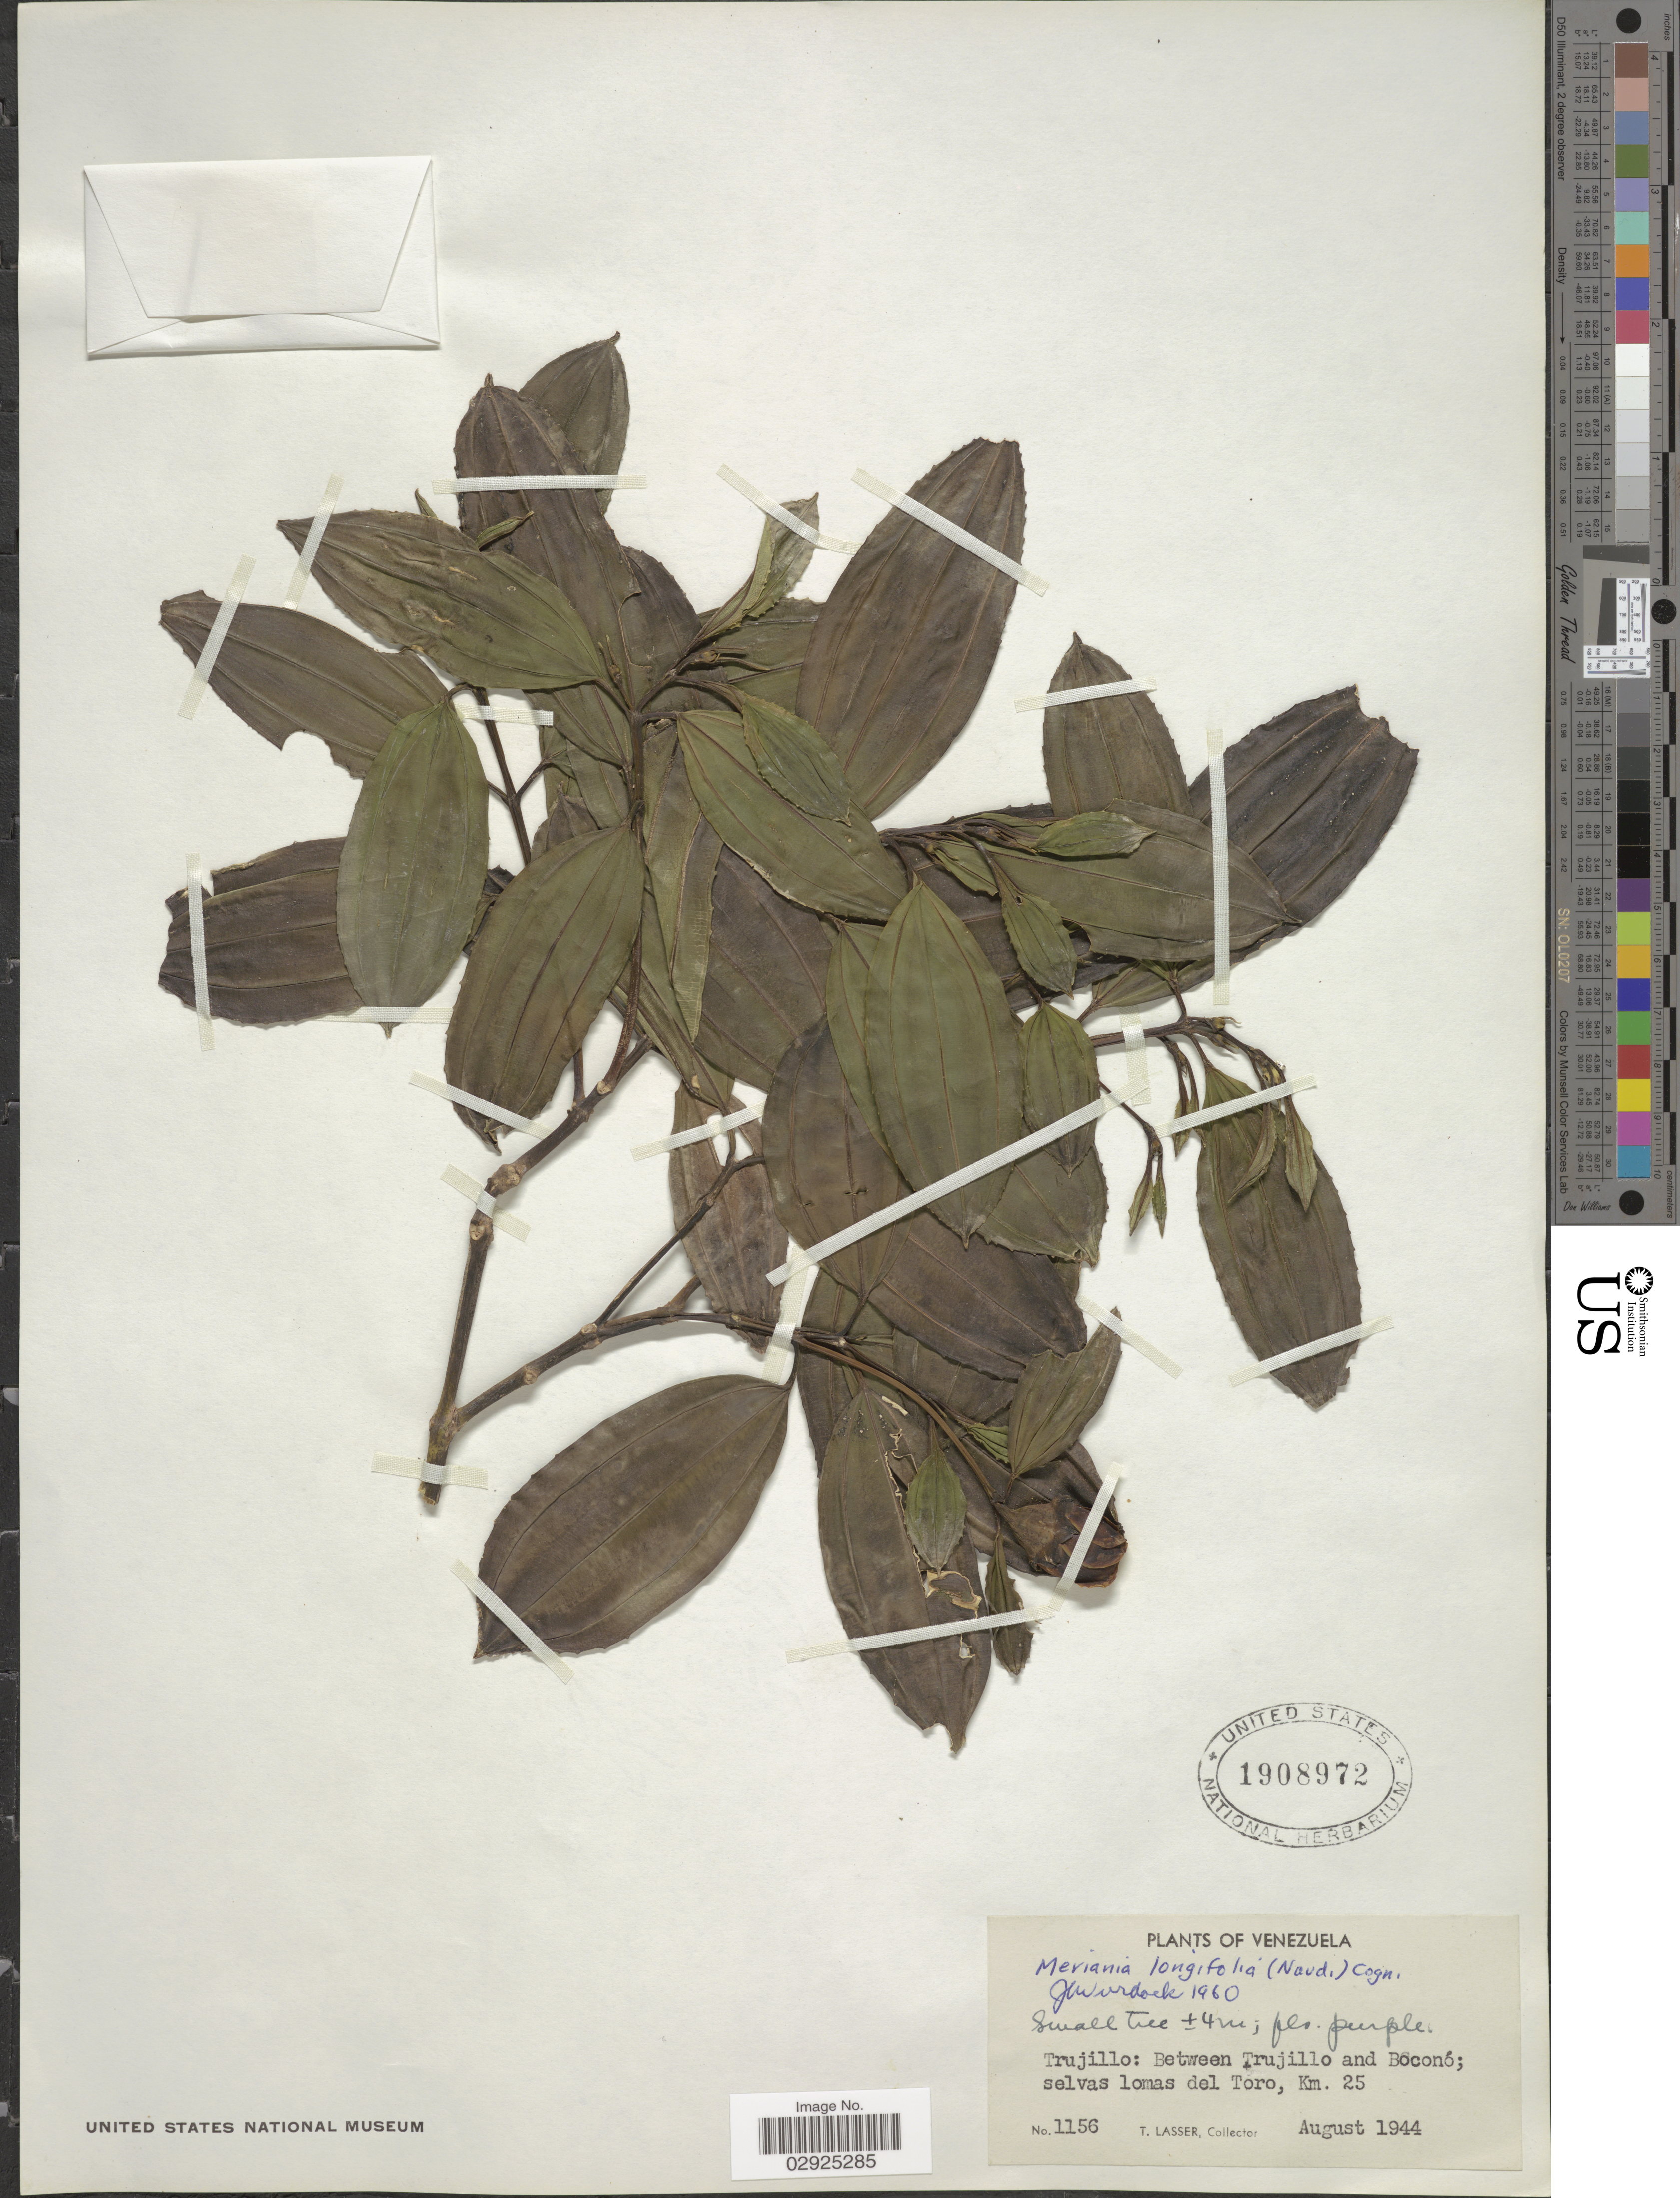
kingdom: Plantae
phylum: Tracheophyta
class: Magnoliopsida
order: Myrtales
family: Melastomataceae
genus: Meriania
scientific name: Meriania longifolia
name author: (Naudin) Cogn.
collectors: T. Lasser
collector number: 1156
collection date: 1944-08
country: Venezuela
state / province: Trujillo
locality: Between Trujillo and Boconó selvas lomas del Toro, Km. 25.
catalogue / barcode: US 1908972